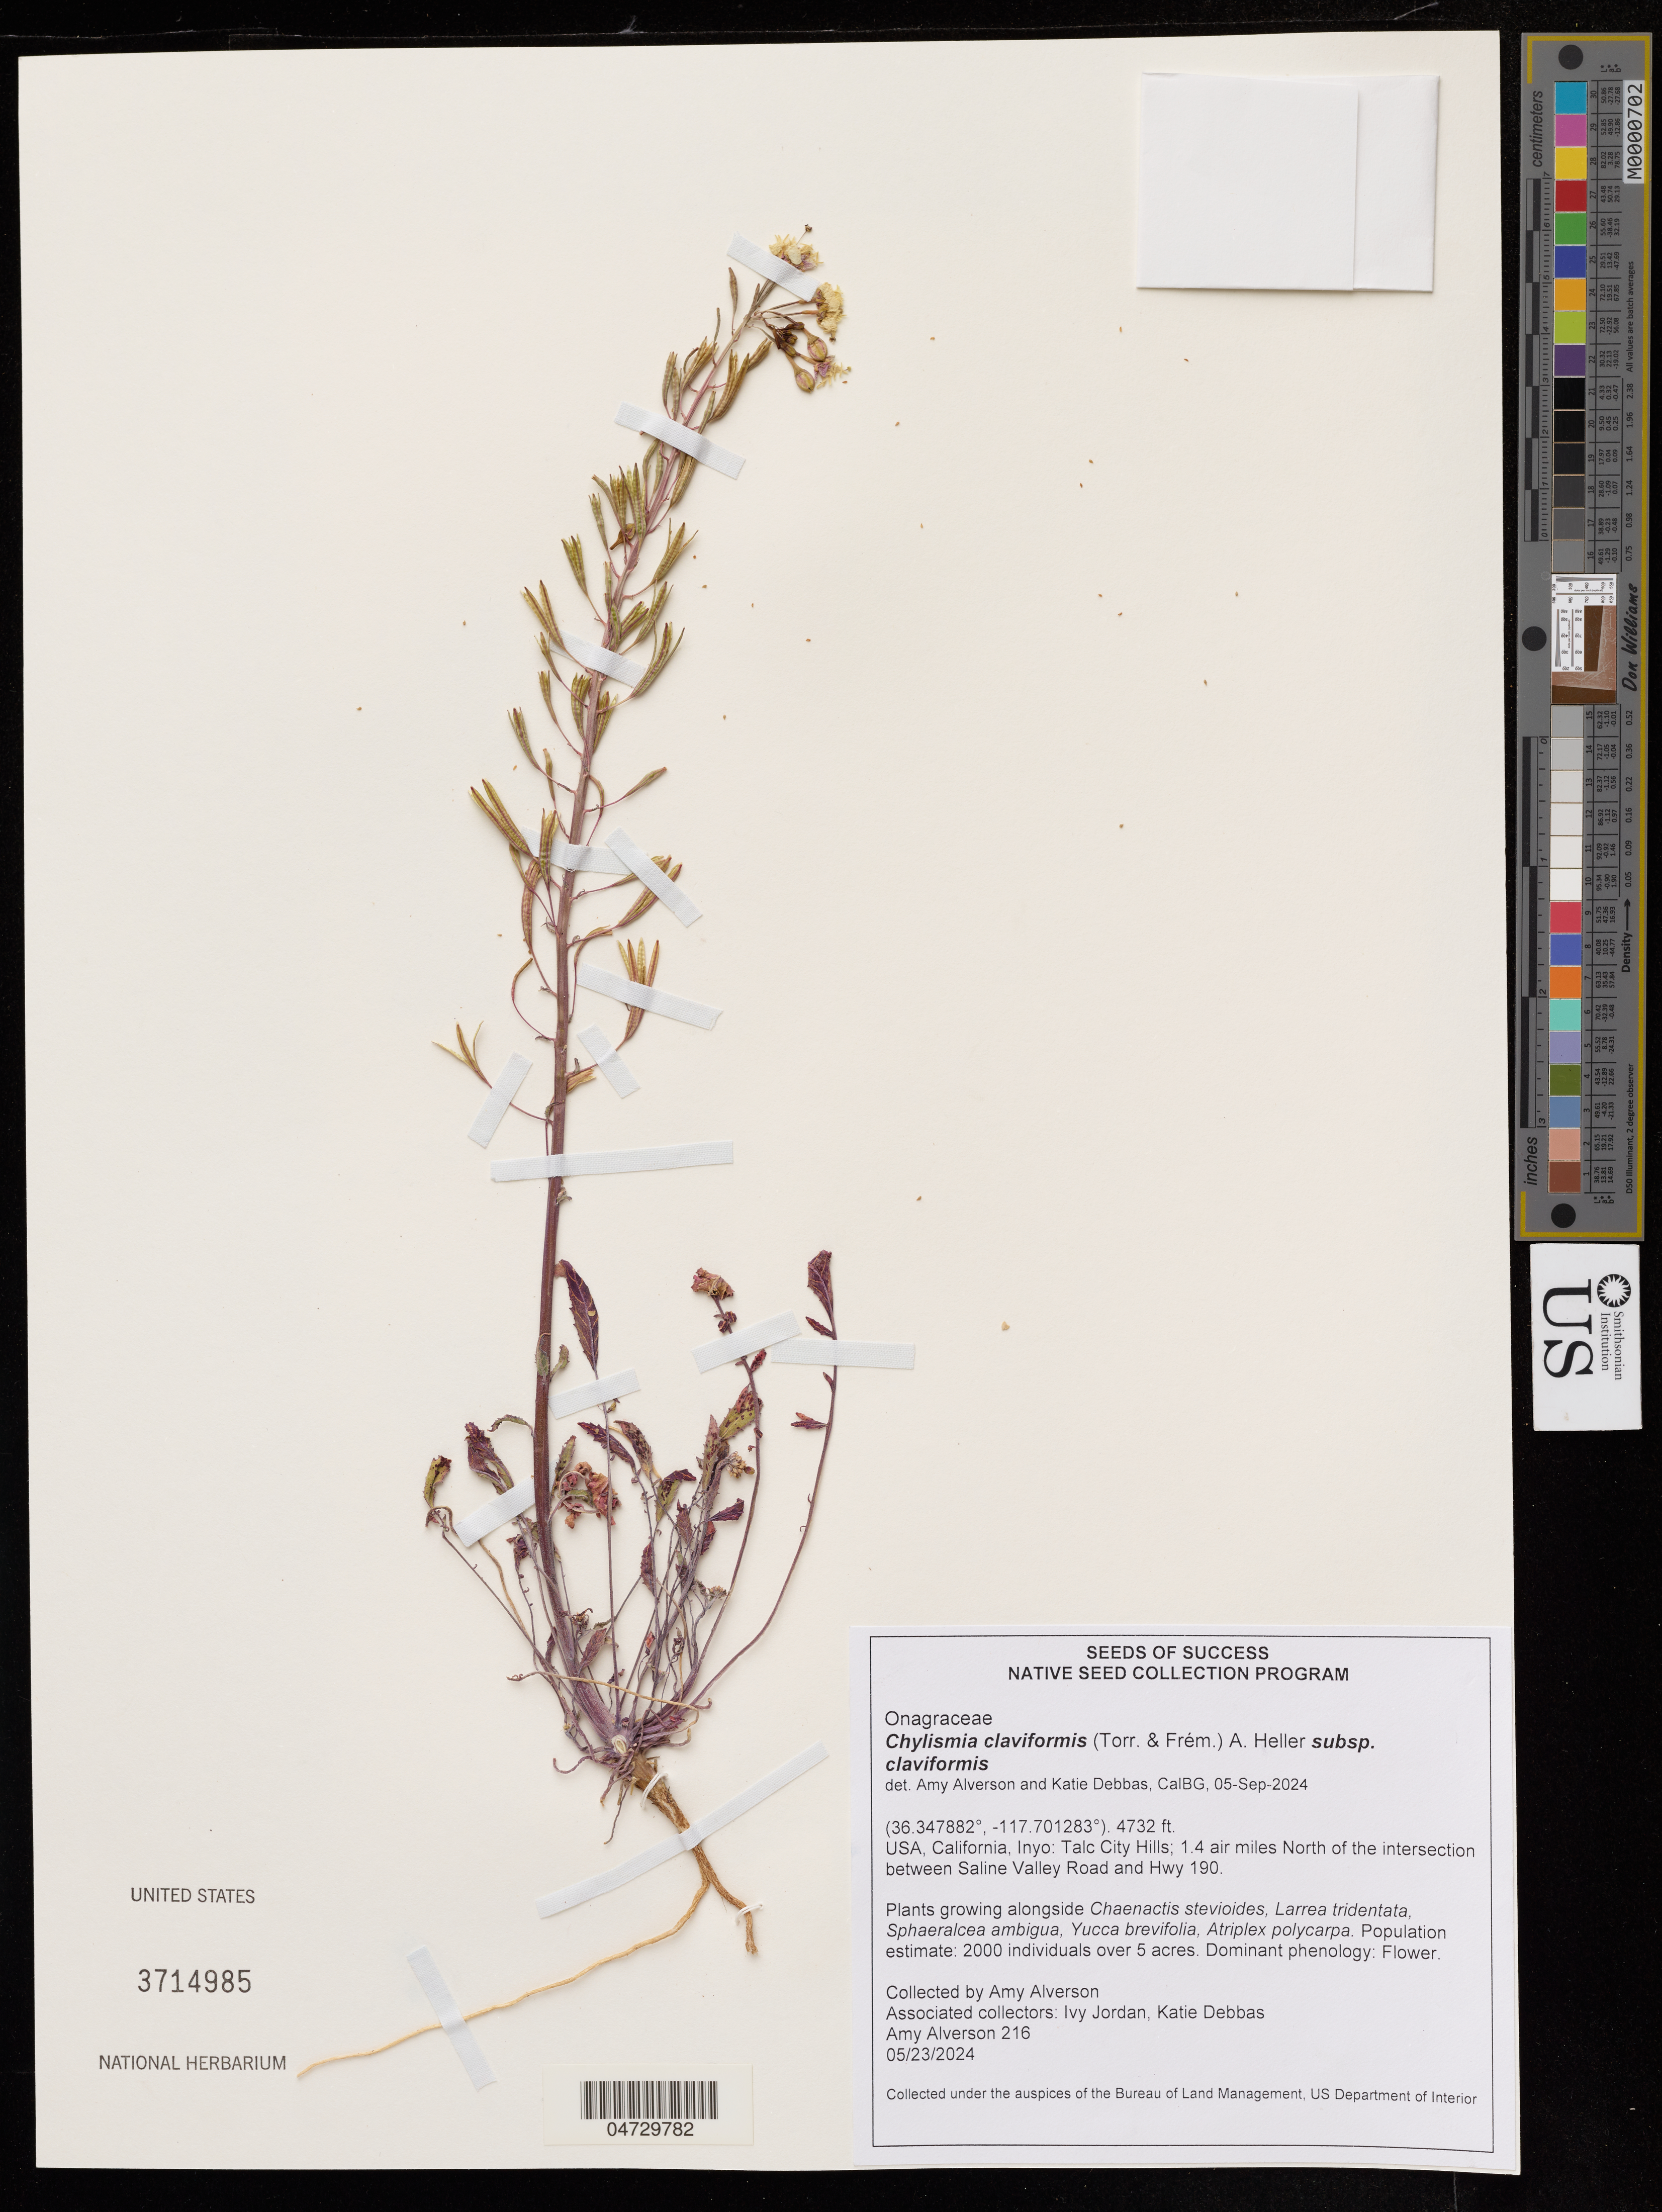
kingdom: Plantae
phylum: Tracheophyta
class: Magnoliopsida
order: Myrtales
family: Onagraceae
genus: Chylismia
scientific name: Chylismia claviformis subsp. claviformis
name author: (Torr. & Frém.) A. Heller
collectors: A. Alverson, I. Jordan & K. Debbas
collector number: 216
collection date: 2024-05-23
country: United States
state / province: California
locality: Inyo: Talc City Hills; 1.4 air miles North of the intersection between Saline Valley Road and Hwy 190.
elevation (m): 1442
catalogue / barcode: US 3714985